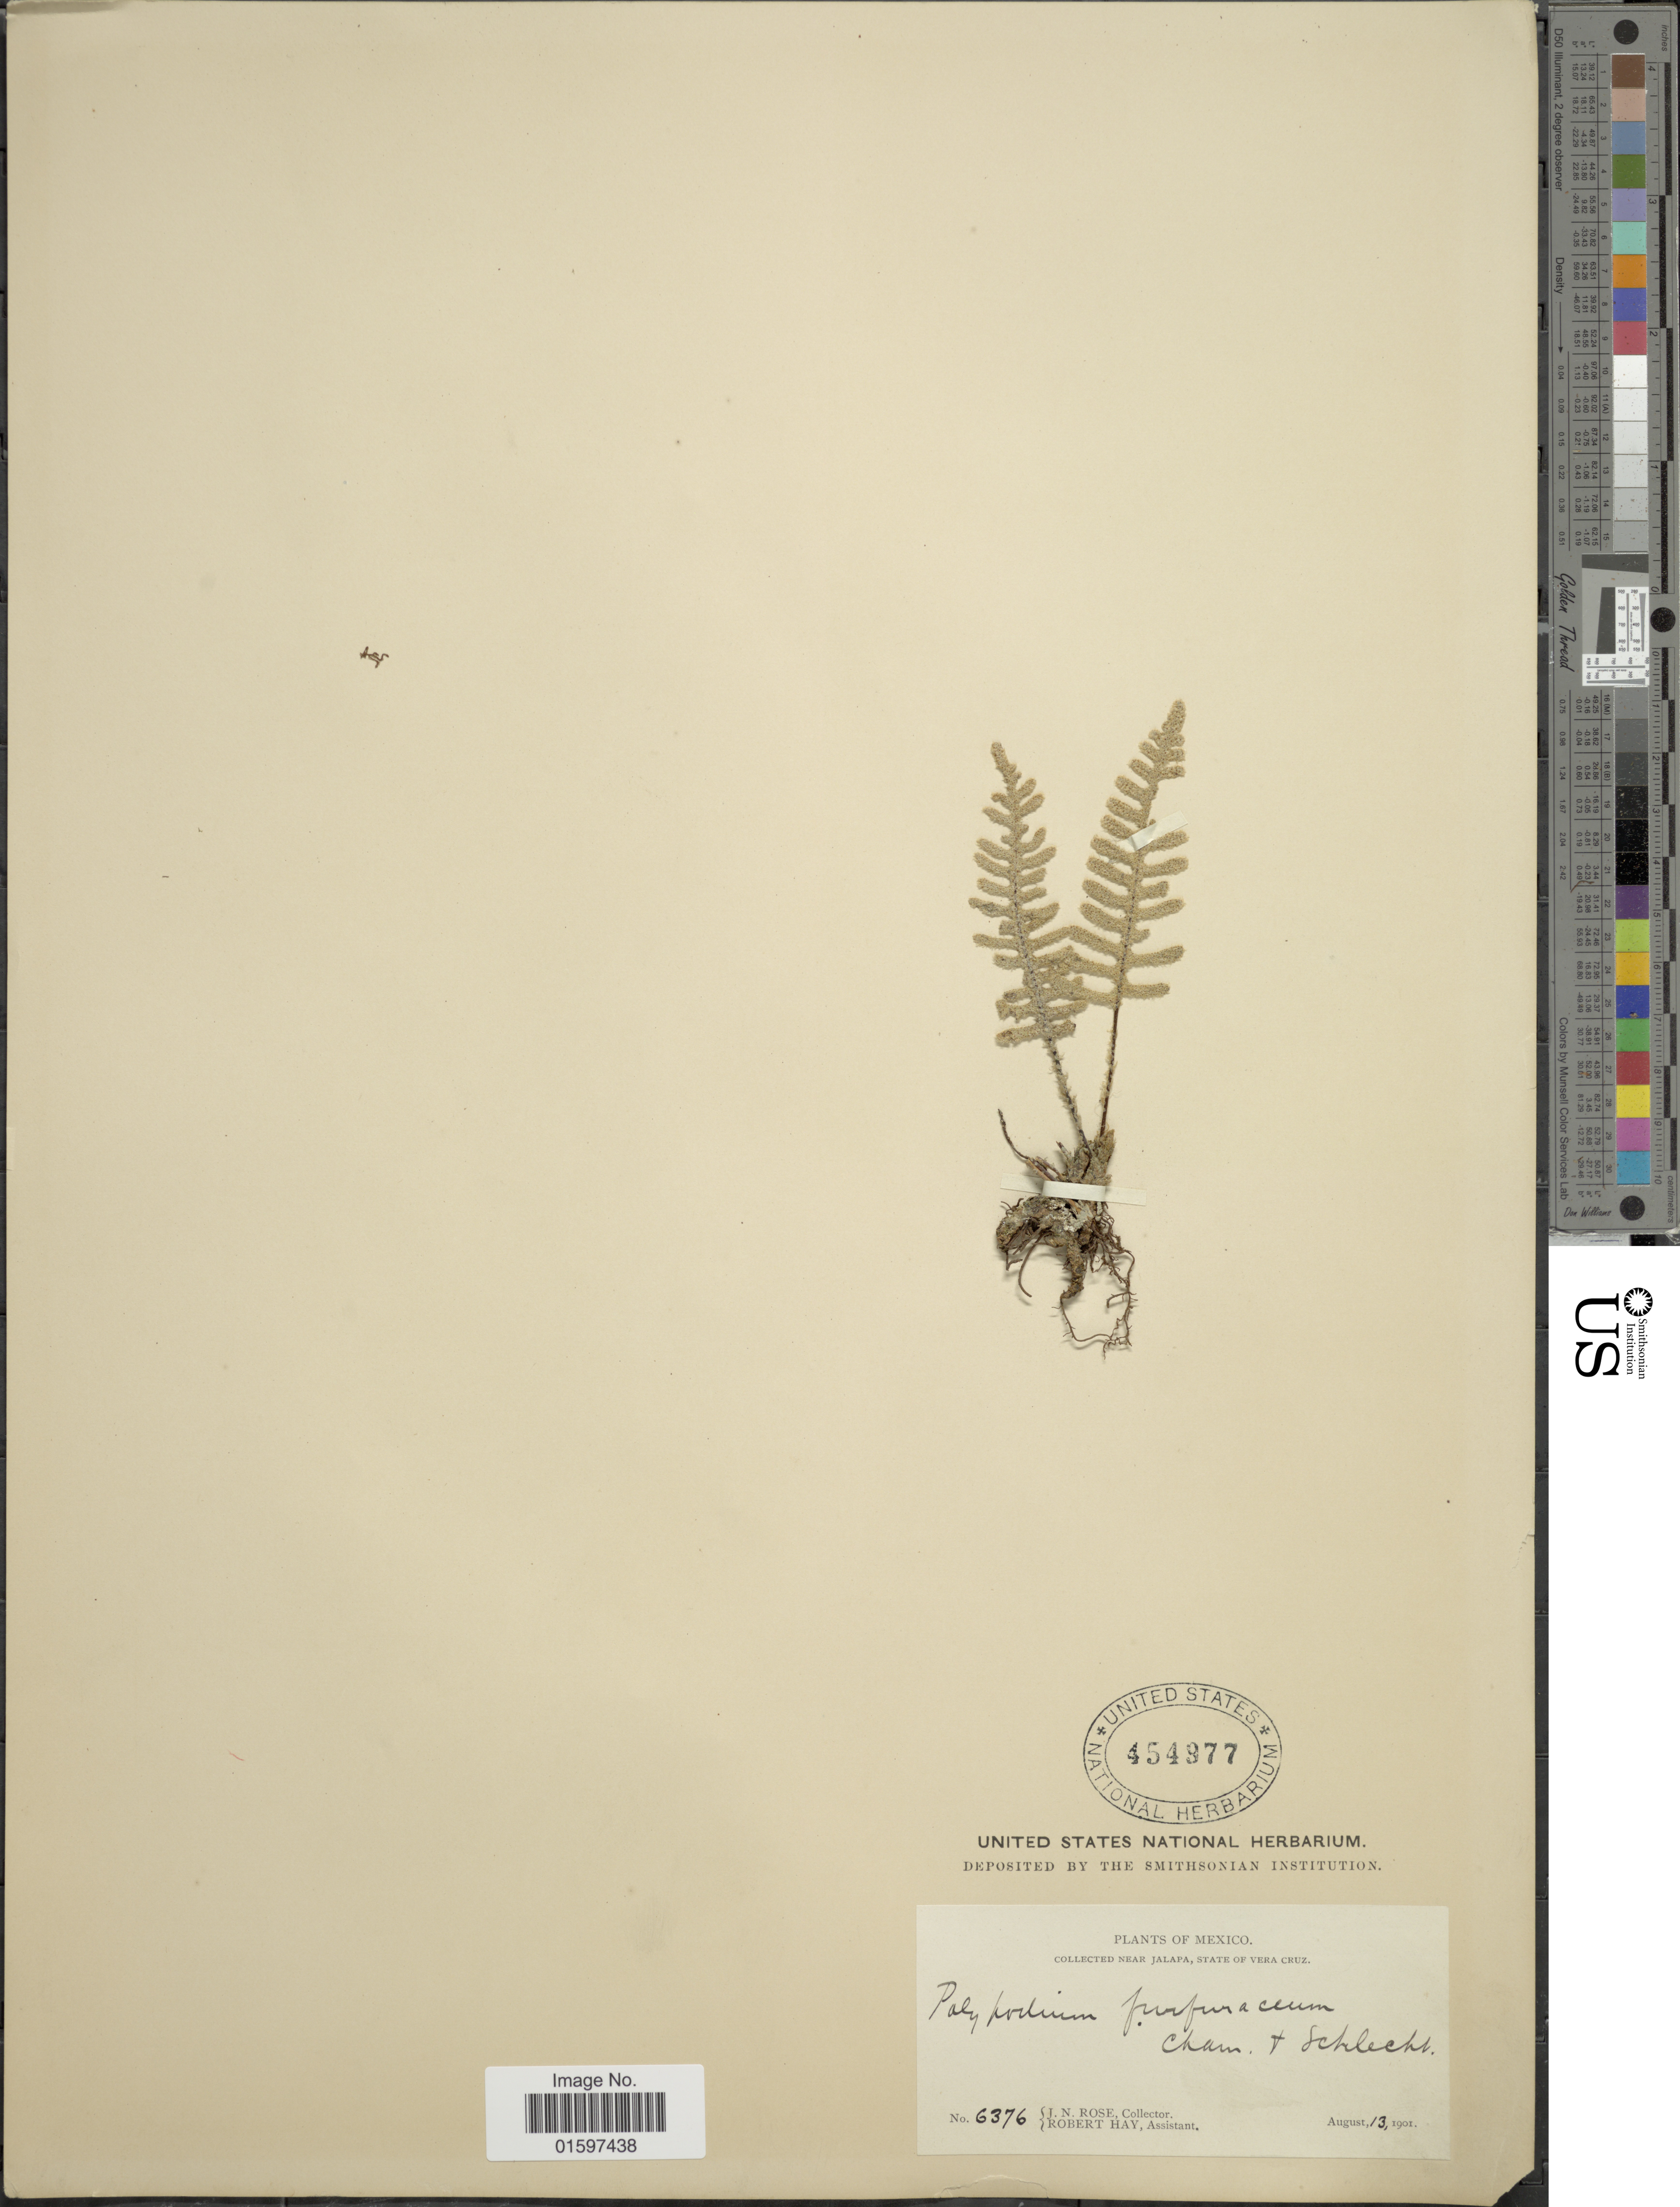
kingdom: Plantae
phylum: Tracheophyta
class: Polypodiopsida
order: Polypodiales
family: Polypodiaceae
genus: Pleopeltis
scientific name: Pleopeltis furfuracea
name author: (Schltdl. & Cham.) A.R. Sm. & Tejero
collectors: J. N. Rose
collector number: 6376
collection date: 1901-08-13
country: Mexico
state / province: Veracruz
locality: Mexico, near Jalapa, State of Vera Cruz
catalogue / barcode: US 454977